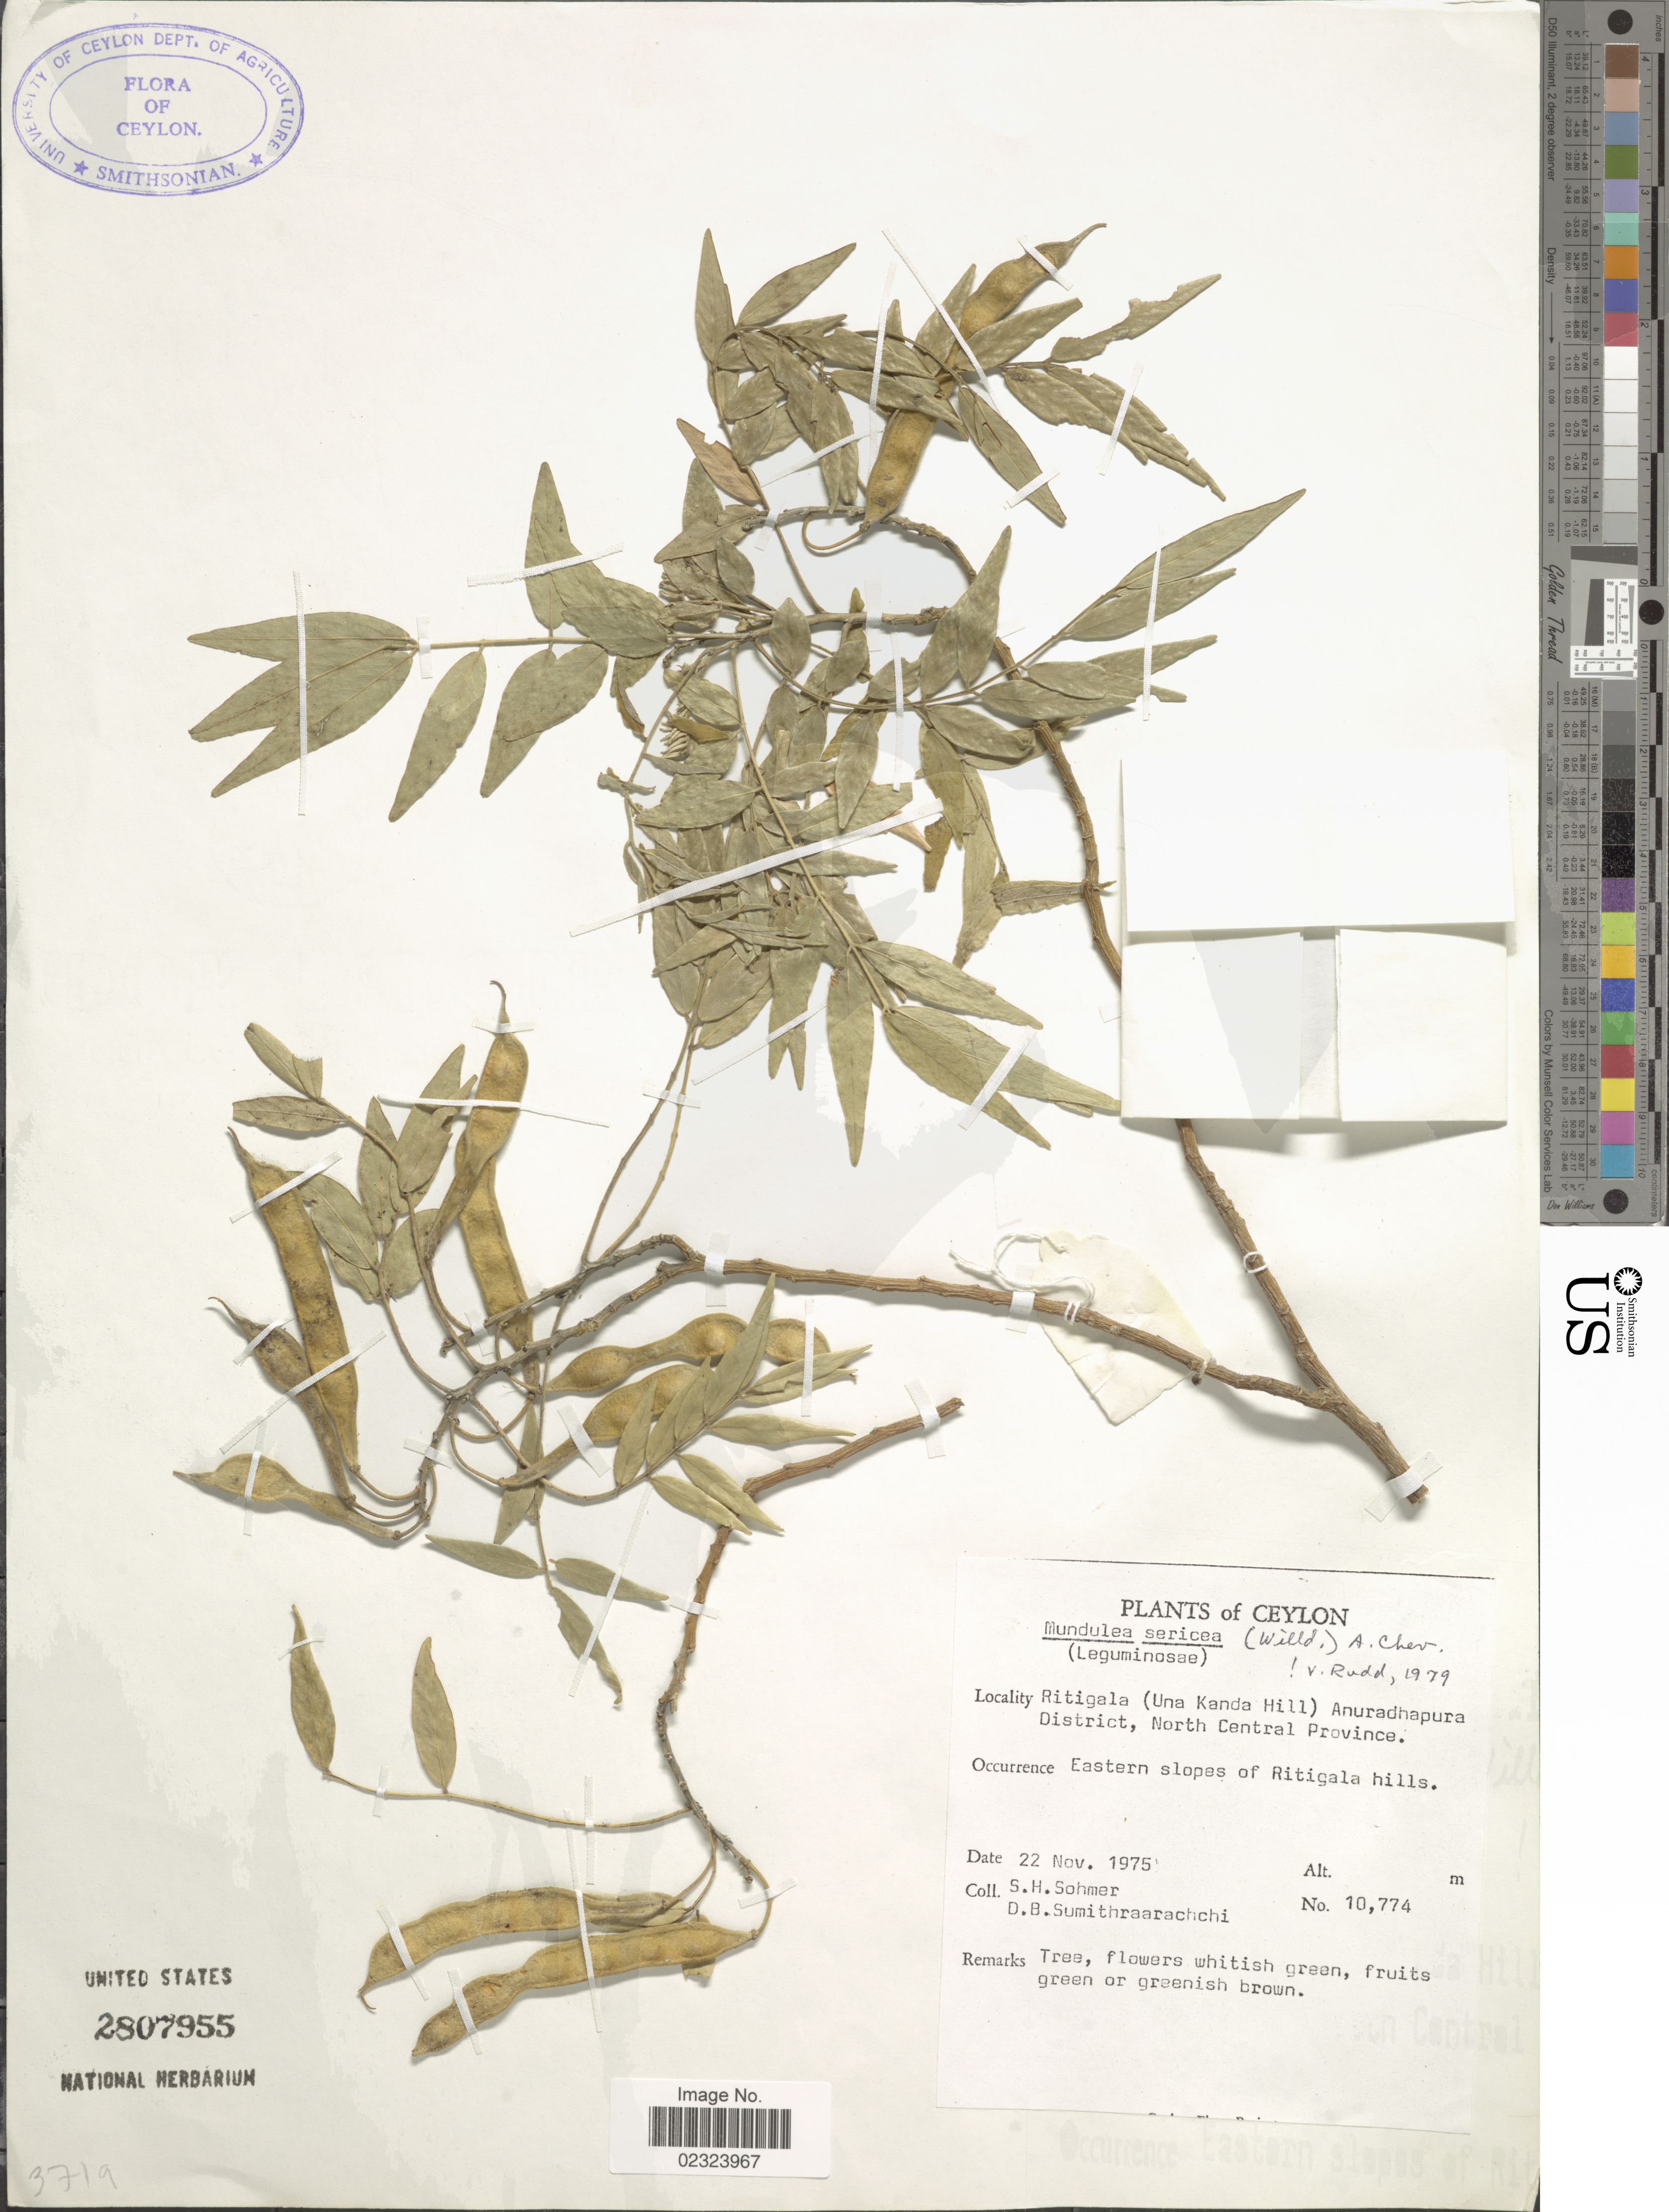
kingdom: Plantae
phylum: Tracheophyta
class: Magnoliopsida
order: Fabales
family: Fabaceae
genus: Mundulea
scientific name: Mundulea sericea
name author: (Willd.) A. Chev.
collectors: S. H. Sohmer & D. B. Sumithraarachchi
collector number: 10774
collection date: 1975-11-22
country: Sri Lanka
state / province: North Central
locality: Ceylon. Ritigala (Una Kanda Hill) Anuradhapura District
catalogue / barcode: US 2807955